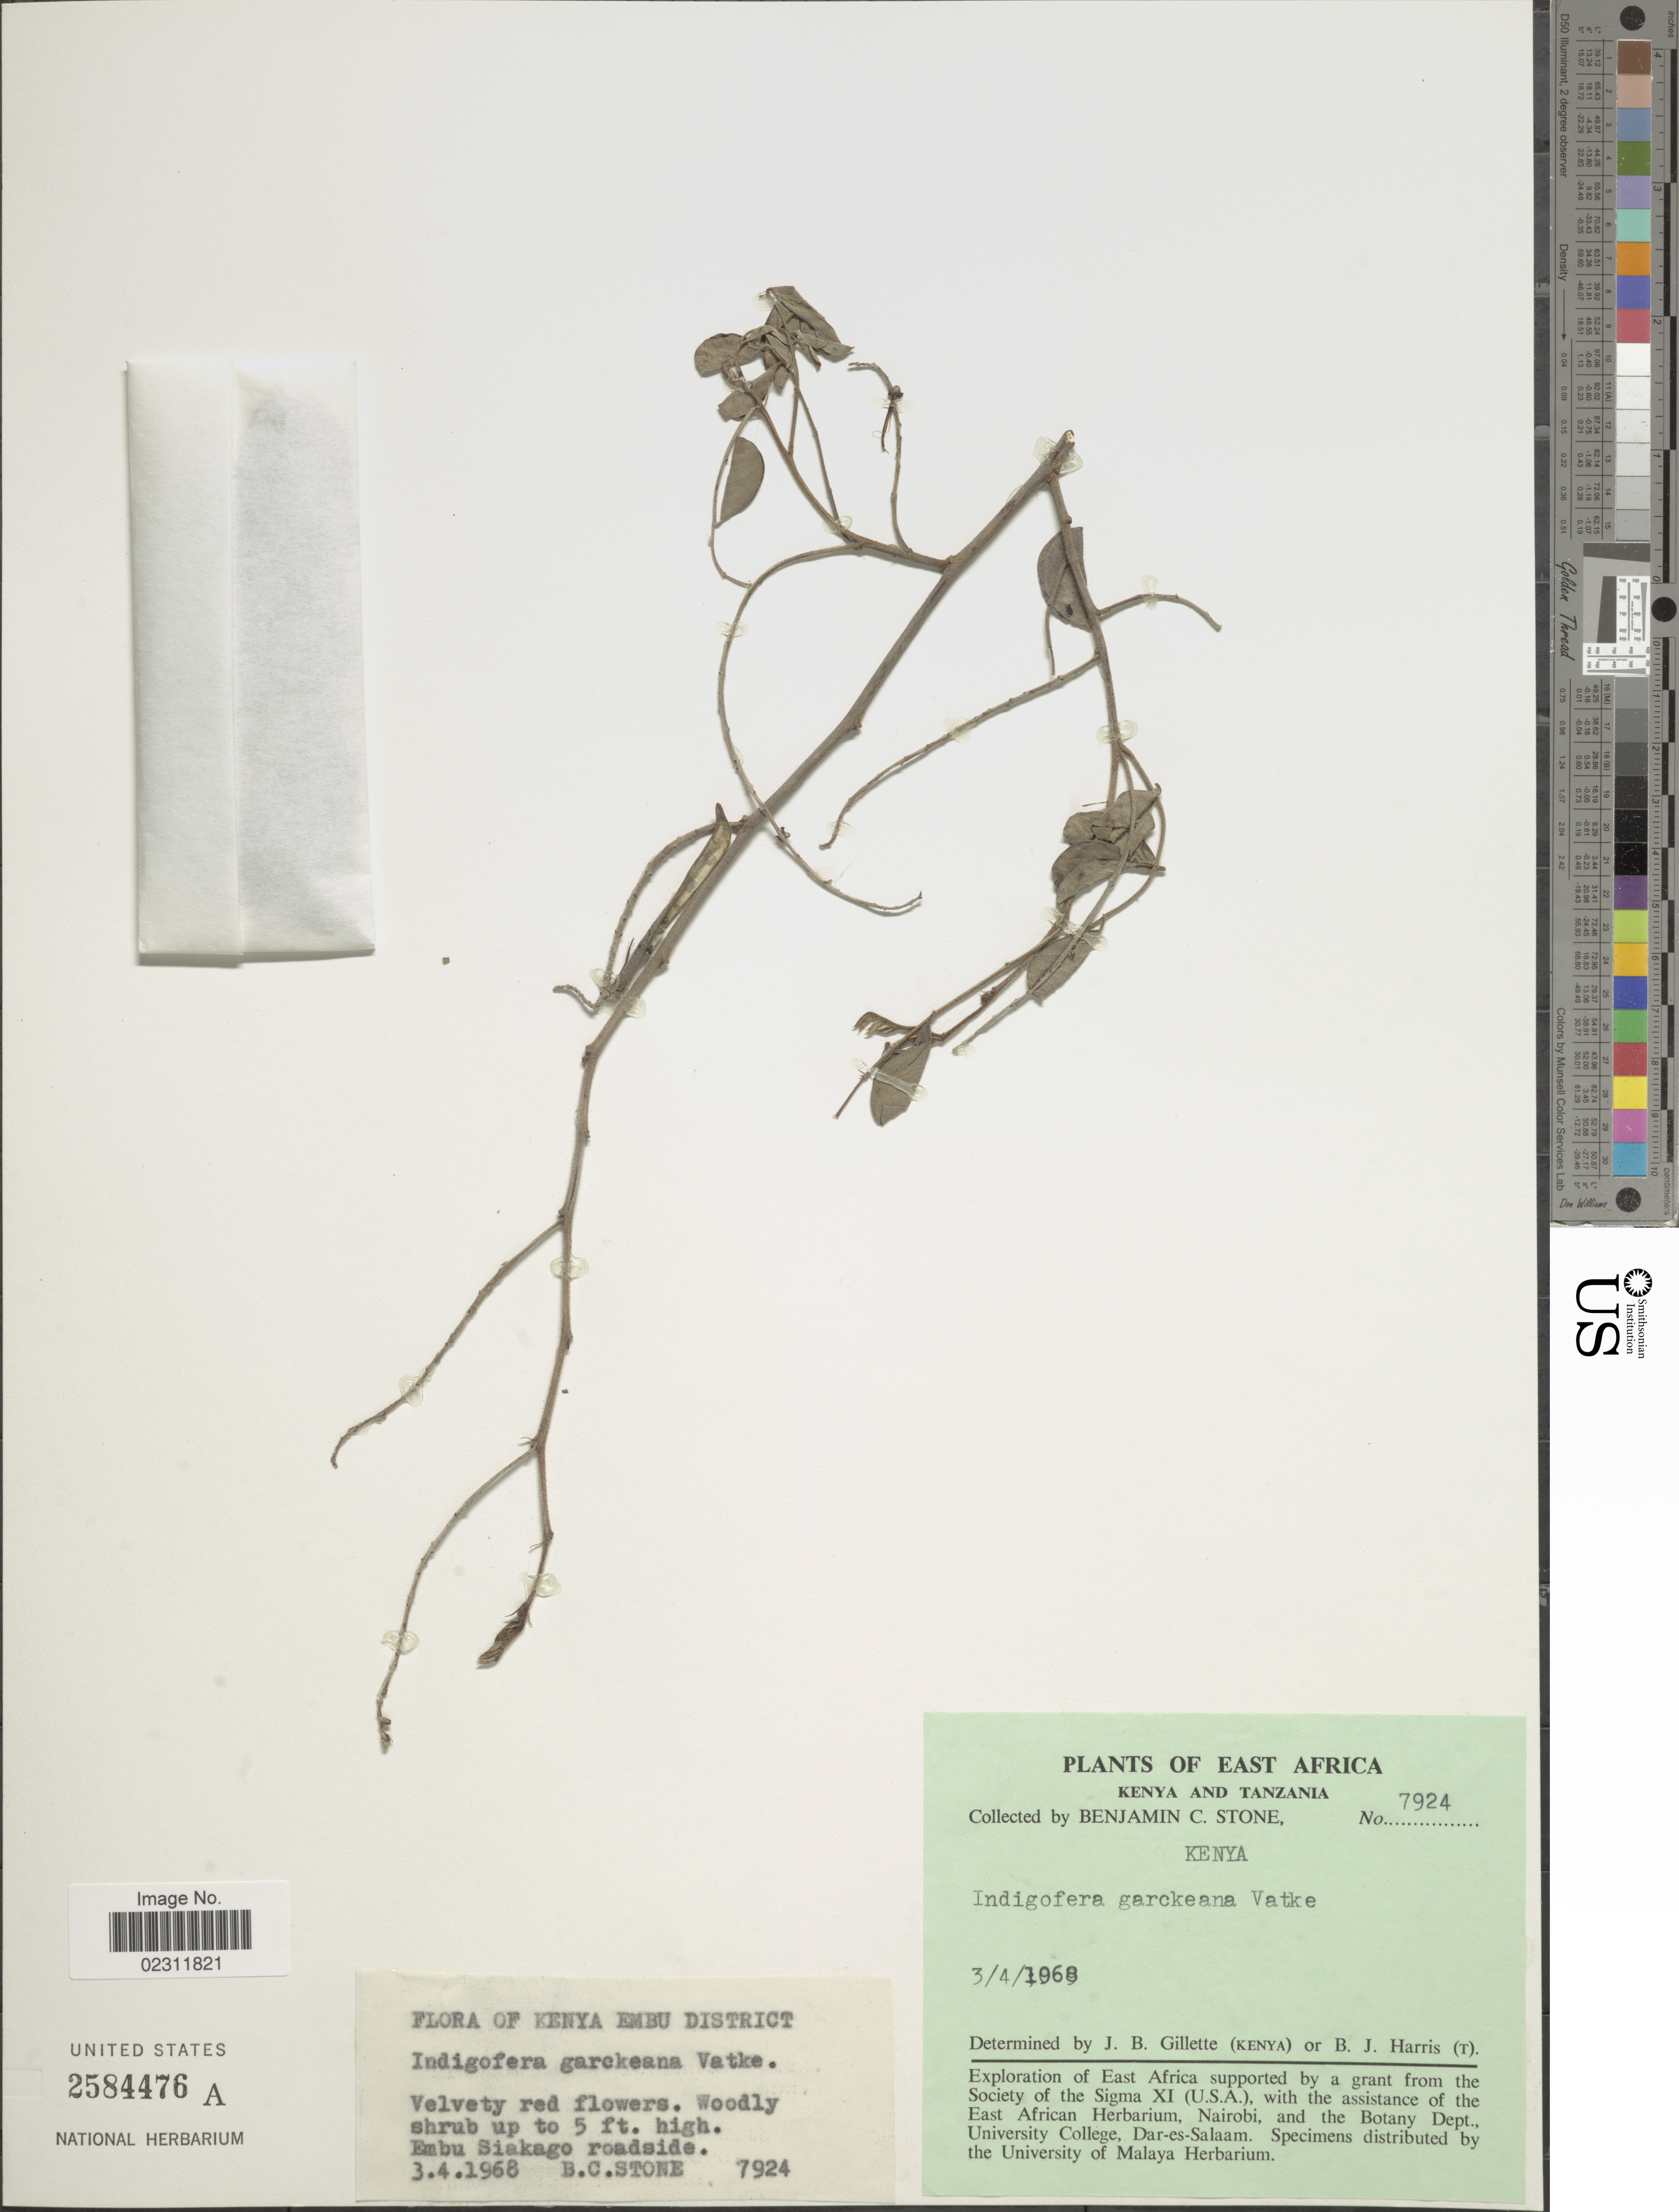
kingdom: Plantae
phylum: Tracheophyta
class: Magnoliopsida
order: Fabales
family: Fabaceae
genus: Indigofera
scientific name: Indigofera garckeana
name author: Vatke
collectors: B. C. Stone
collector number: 7924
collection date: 1968-04-03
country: Kenya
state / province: Embu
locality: East Africa, Embu Siakago roadside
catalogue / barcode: US 2584476A